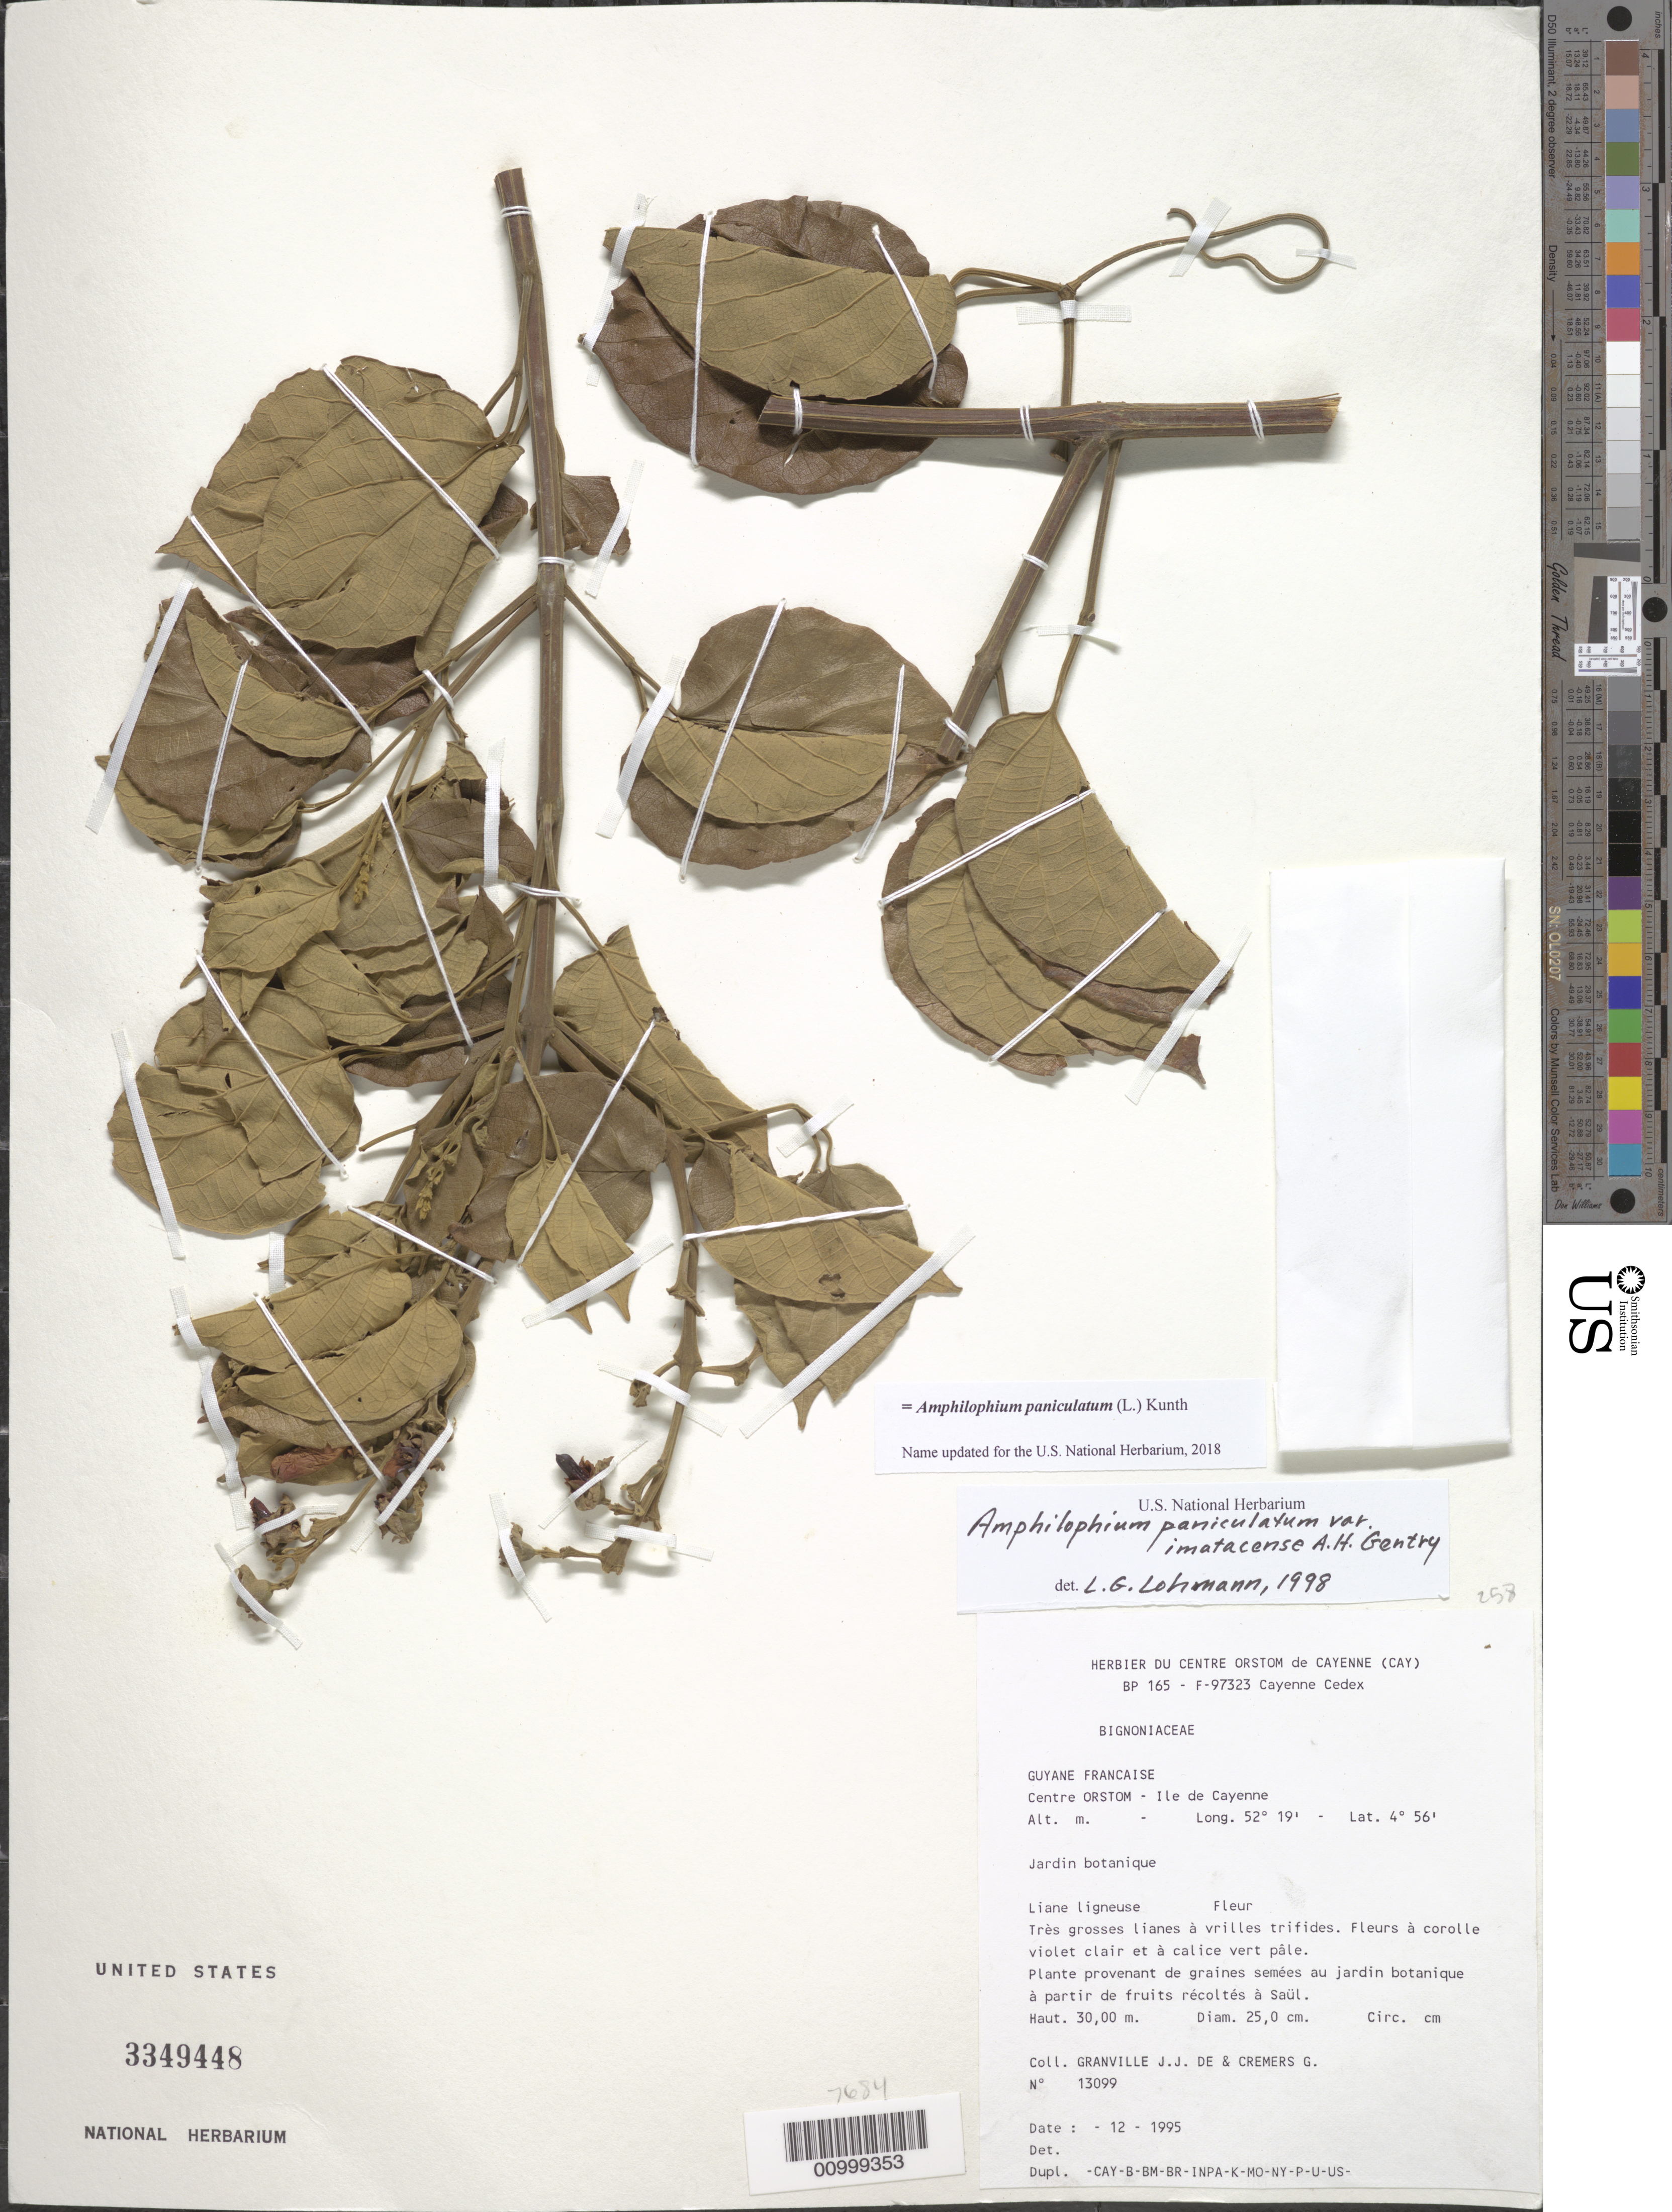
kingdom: Plantae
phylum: Tracheophyta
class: Magnoliopsida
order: Lamiales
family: Bignoniaceae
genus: Amphilophium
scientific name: Amphilophium sp.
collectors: J.-J. de Granville & G. Cremers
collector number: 13099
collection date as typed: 1995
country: French Guiana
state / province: Cayenne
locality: Cayenne, Jardin Botanique du Centre ORSTOM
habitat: Jardin botanique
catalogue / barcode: US 3349448